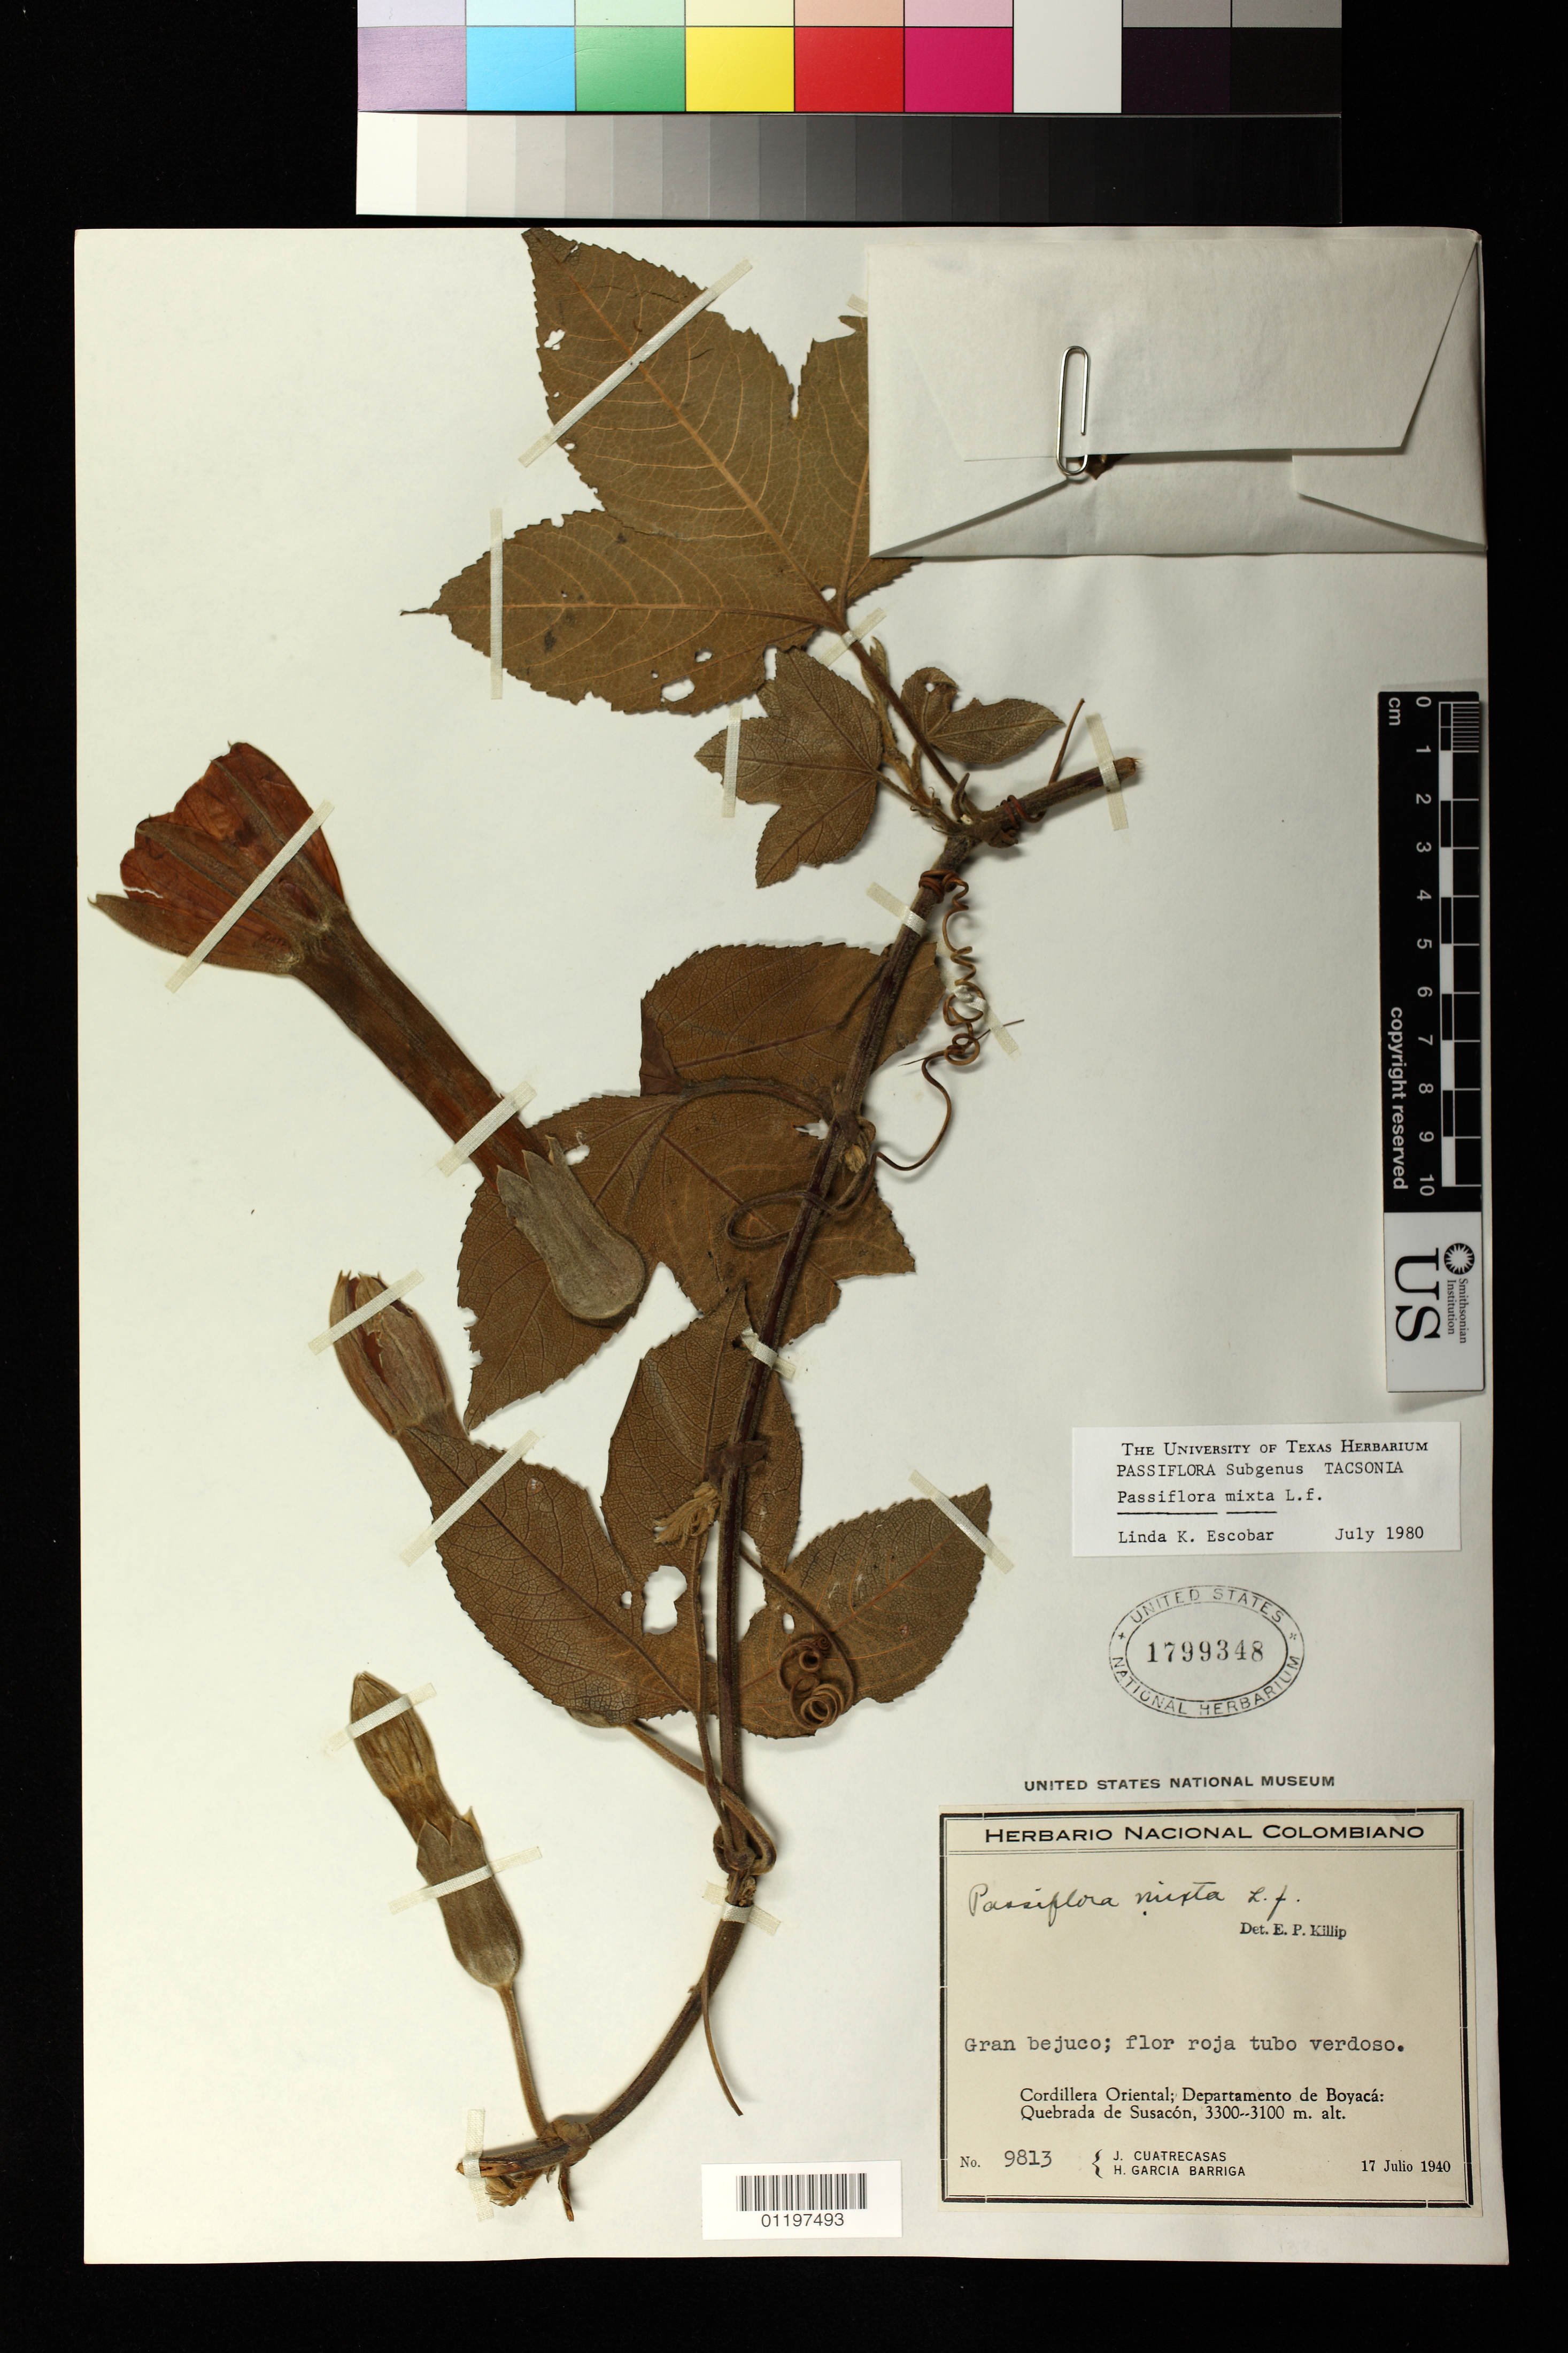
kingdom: Plantae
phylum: Tracheophyta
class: Magnoliopsida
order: Malpighiales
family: Passifloraceae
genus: Passiflora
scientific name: Passiflora mixta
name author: L. f.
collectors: J. Cuatrecasas & H. García Barriga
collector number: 9813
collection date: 1940-07-17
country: Colombia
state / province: Boyacá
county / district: Susacón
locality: Cordillera Oriental; Departamento de Boyacá: Quebrada de Susacón, 3300-3100 m. alt.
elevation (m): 3100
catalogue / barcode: US 1799348